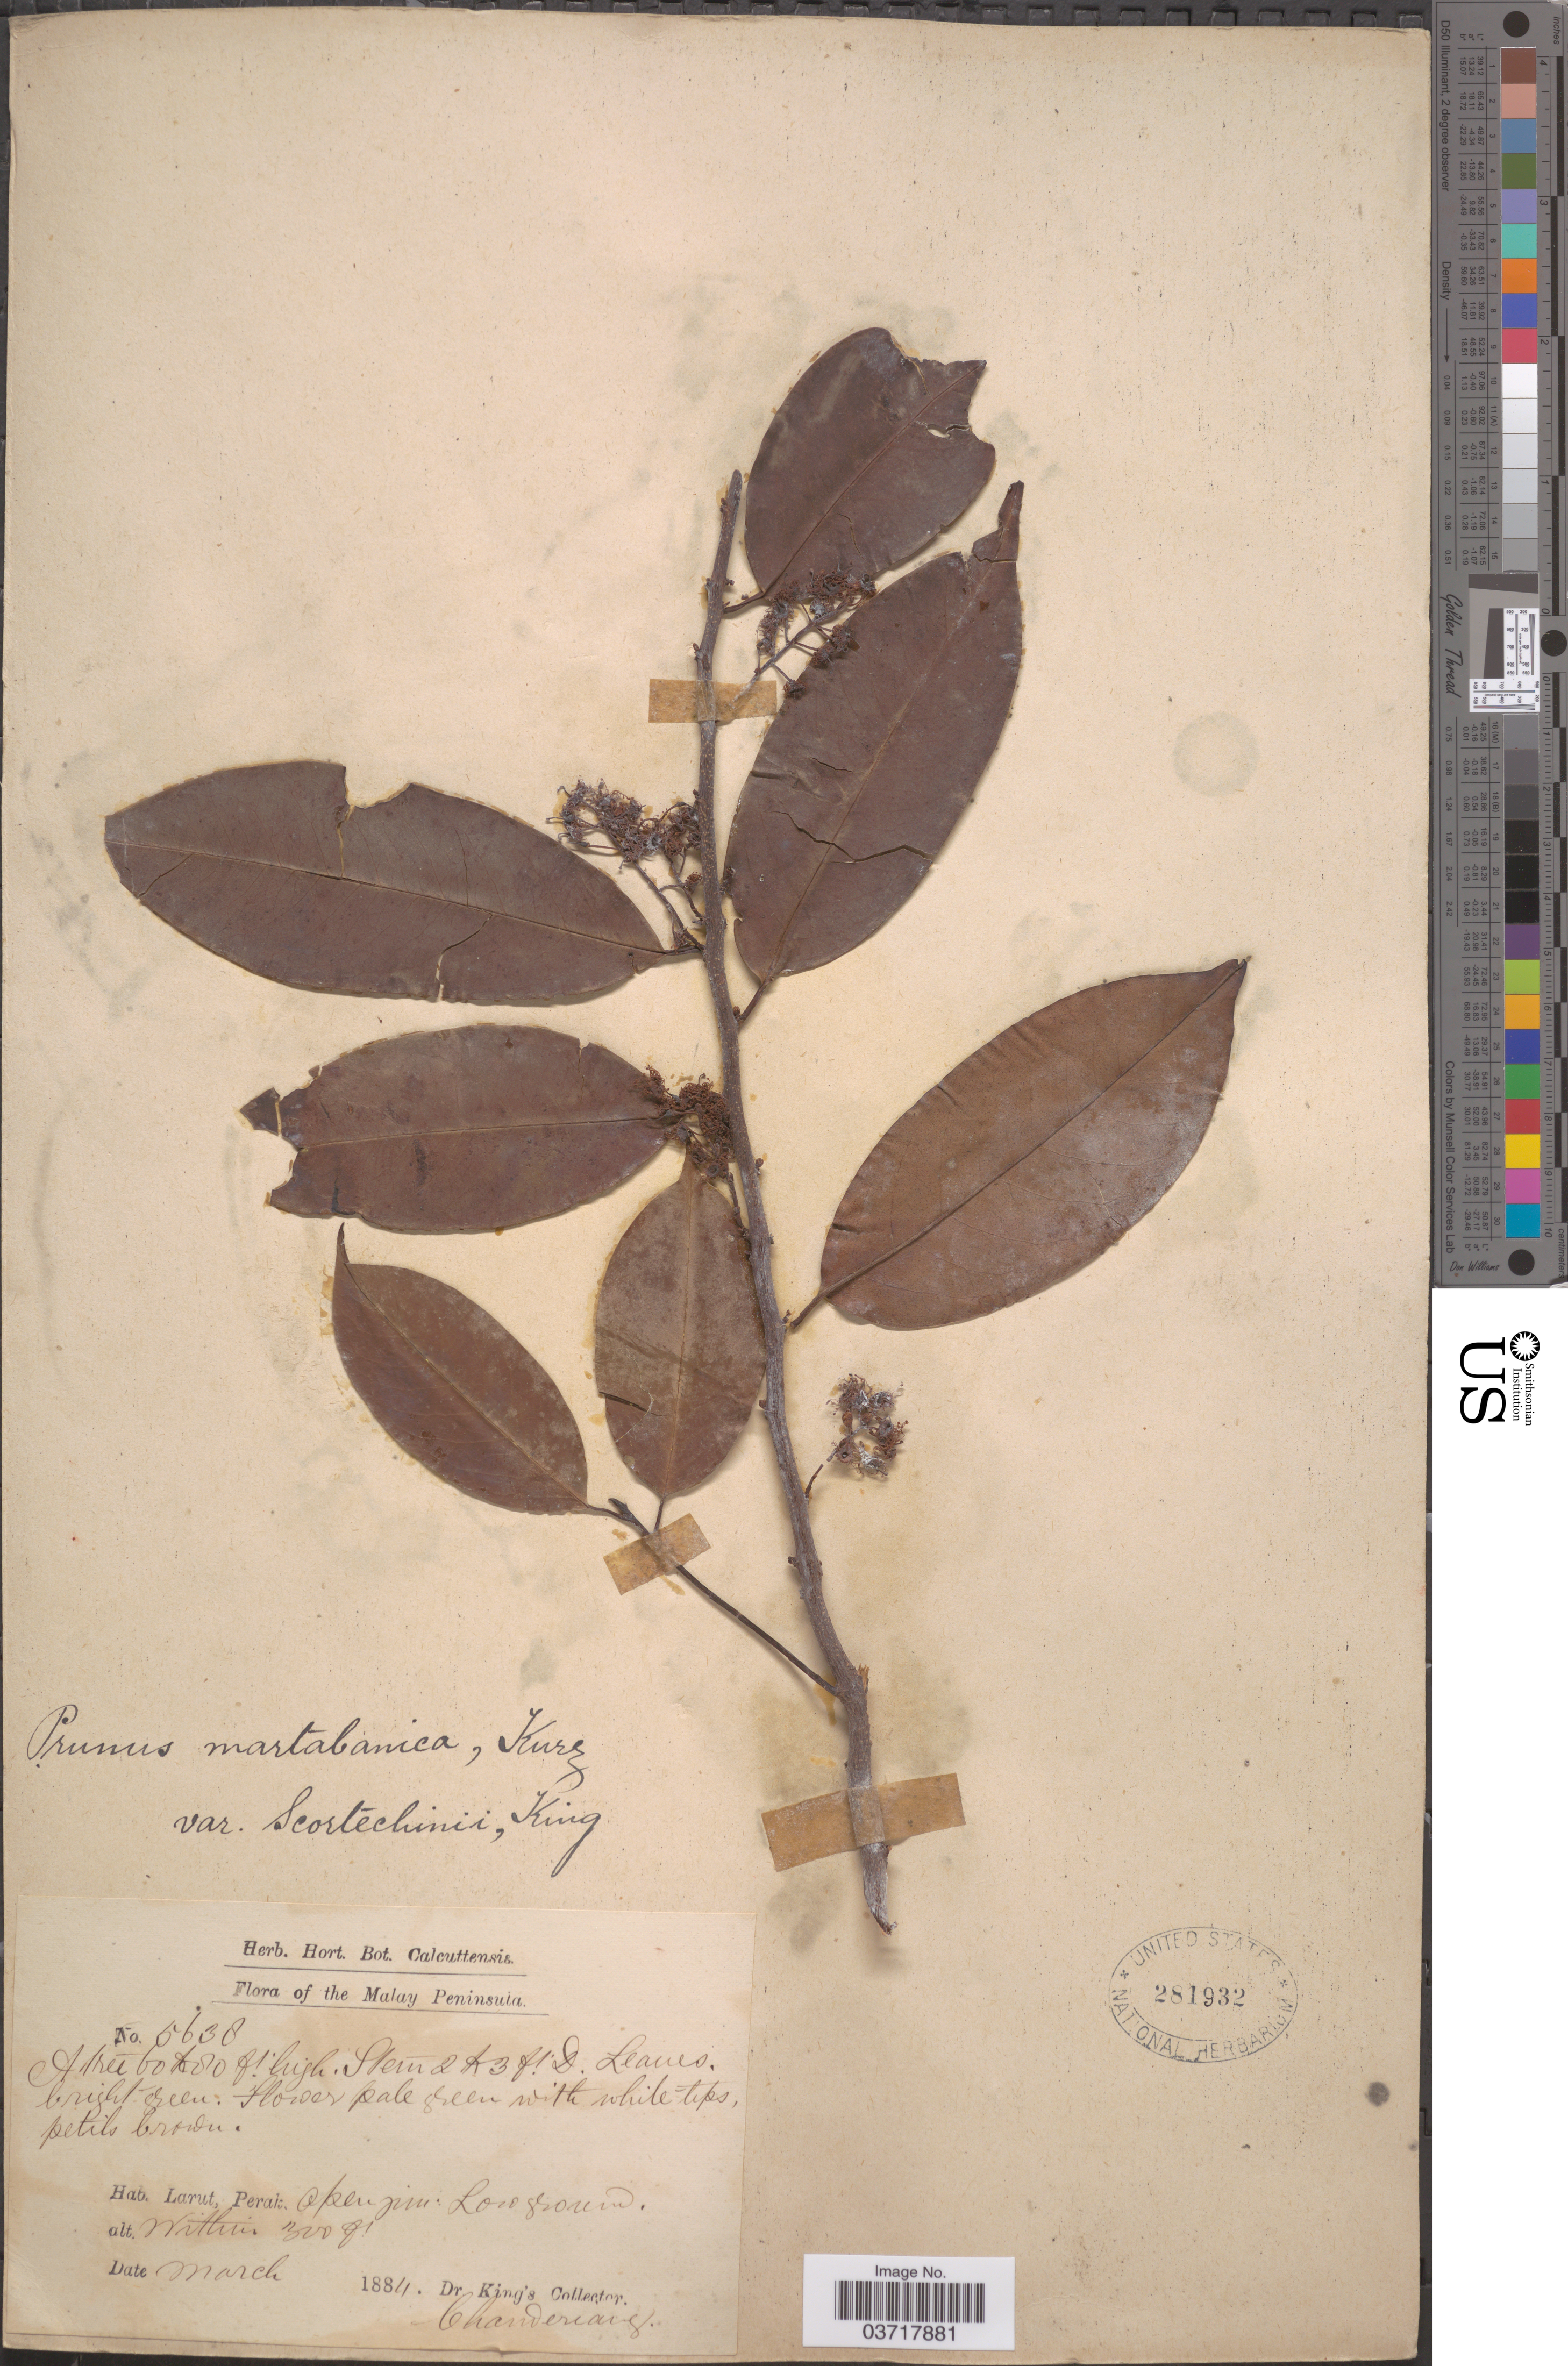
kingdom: Plantae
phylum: Tracheophyta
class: Magnoliopsida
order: Rosales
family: Rosaceae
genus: Prunus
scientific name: Prunus martabanica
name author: Kurz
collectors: Dr. King's collector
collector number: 5638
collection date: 1884-03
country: Malaysia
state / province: Perak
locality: Malay Peninsula. Larut.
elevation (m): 91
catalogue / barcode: US 281932